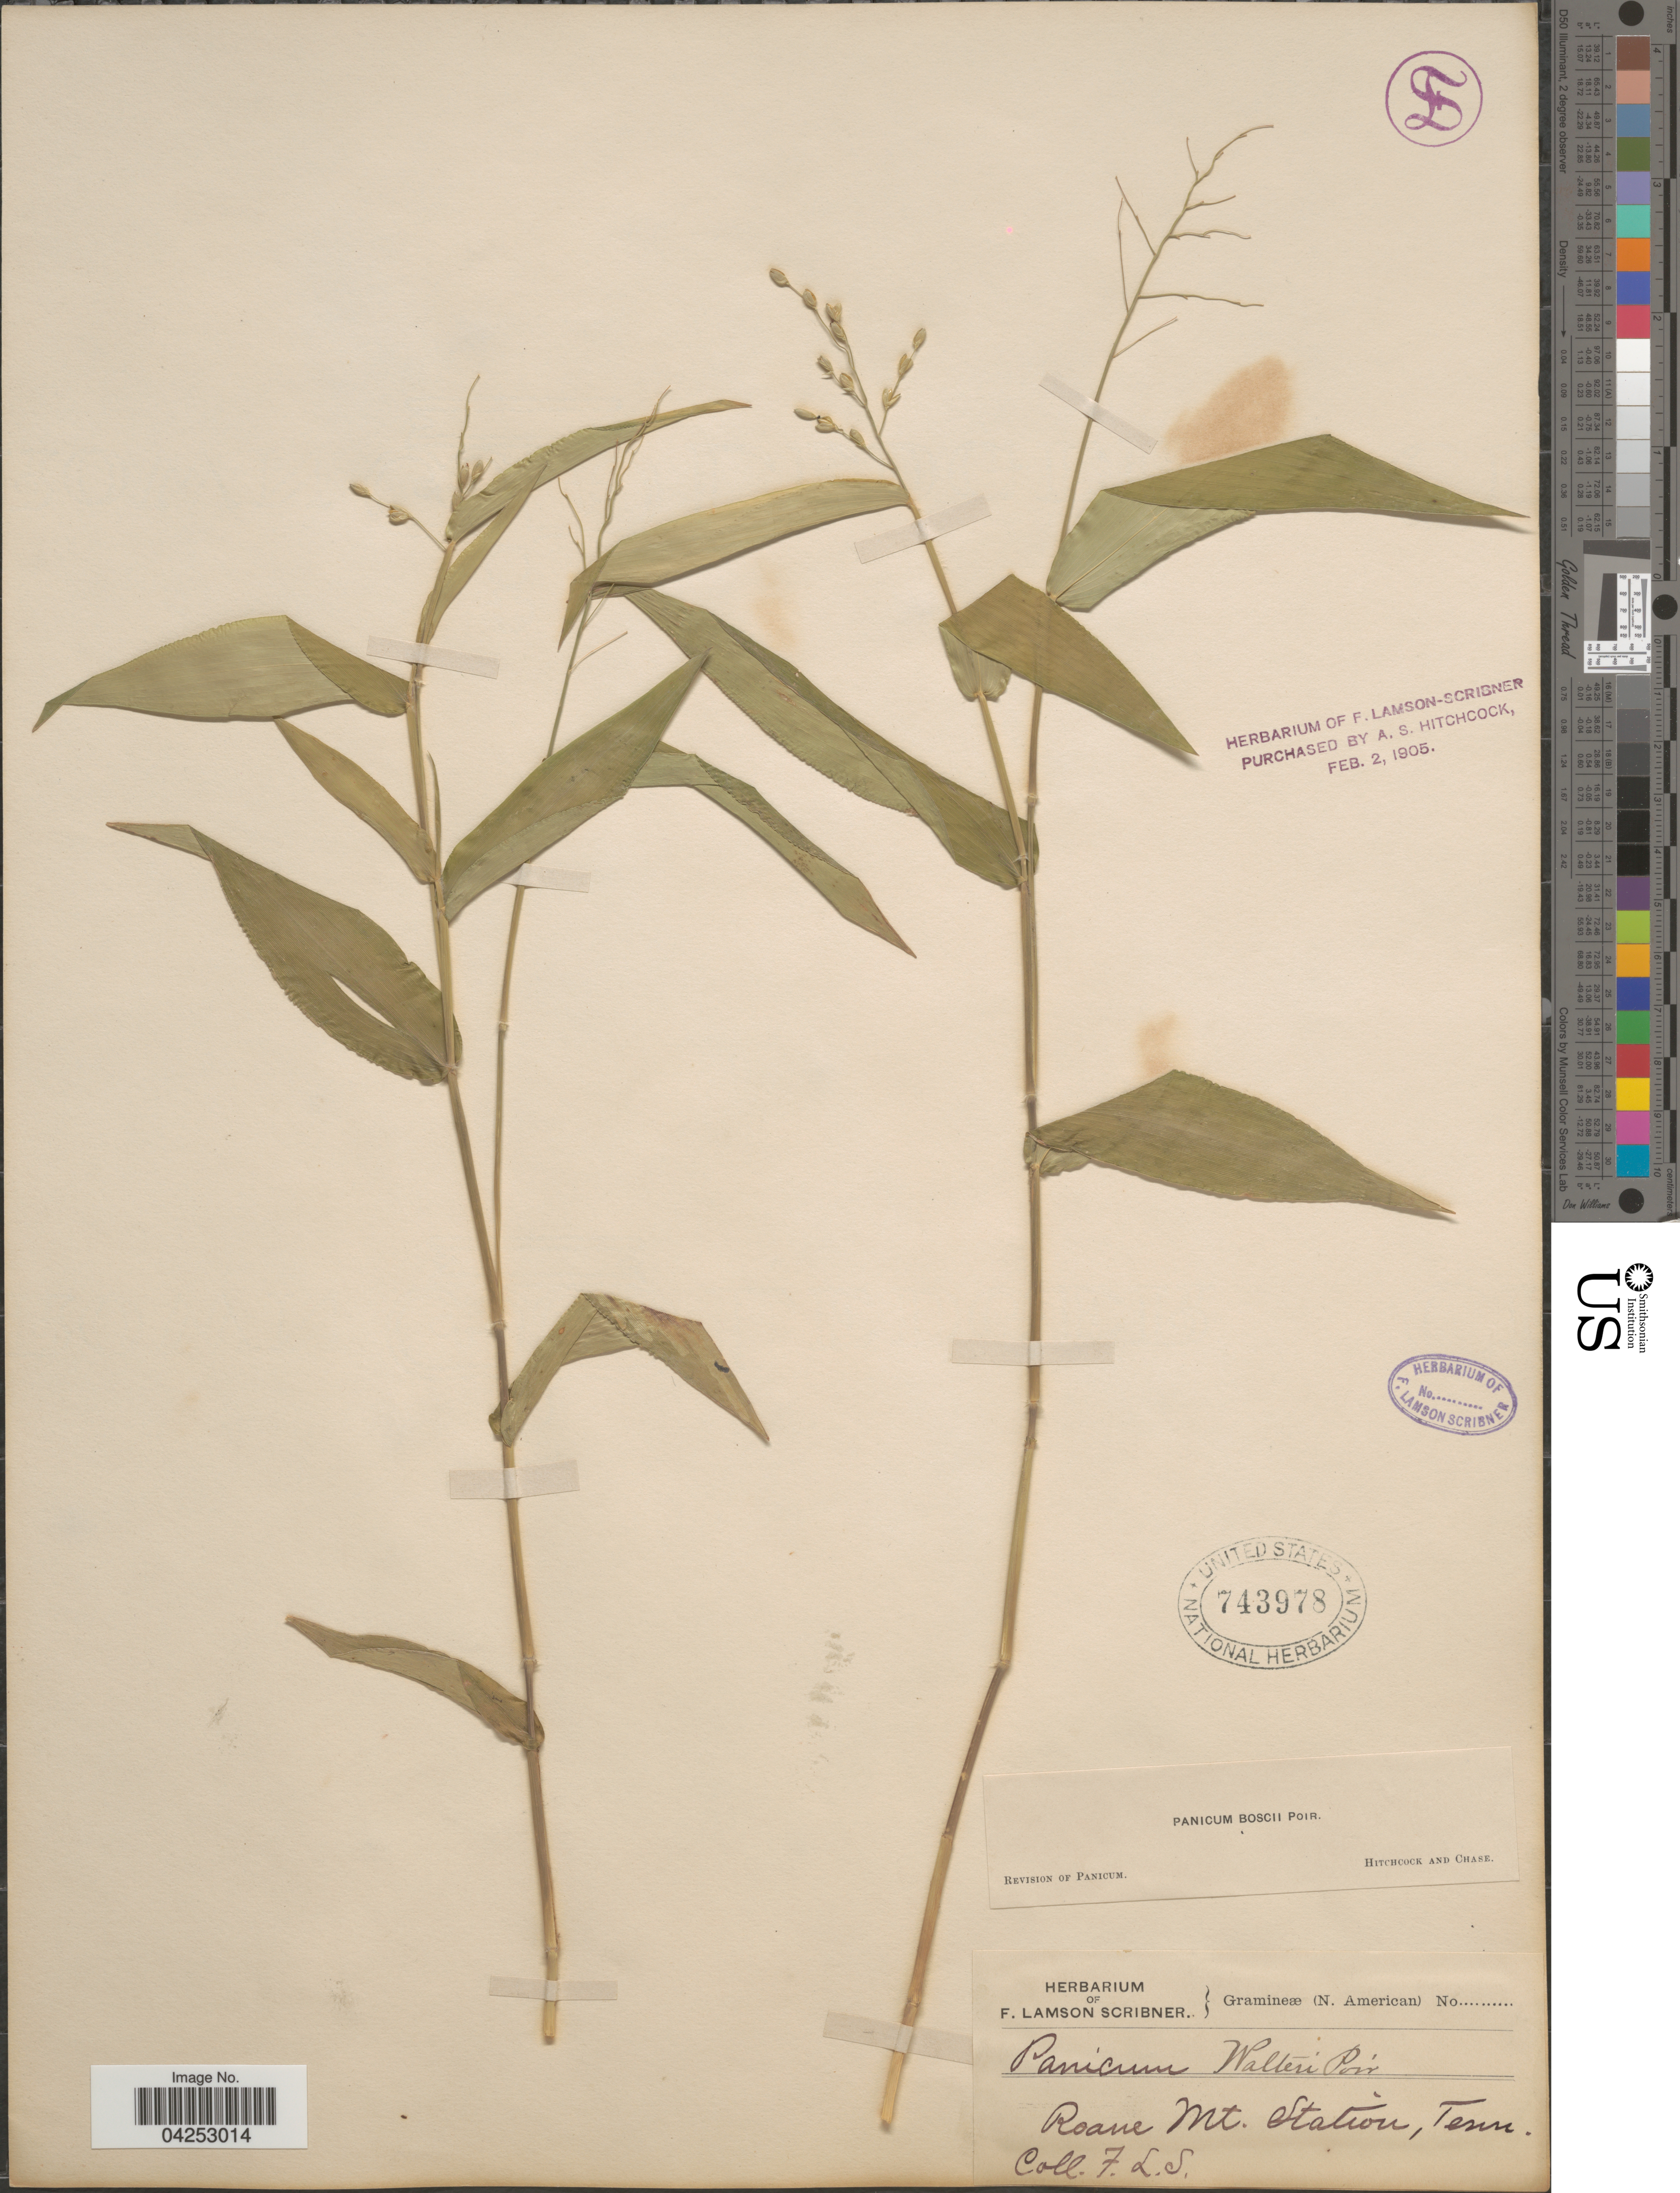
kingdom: Plantae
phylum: Tracheophyta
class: Liliopsida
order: Poales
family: Poaceae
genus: Dichanthelium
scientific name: Dichanthelium boscii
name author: (Poir.) Gould & C.A. Clark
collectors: F. Lamson-Scribner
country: United States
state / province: Tennessee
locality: Roane Mt. Station.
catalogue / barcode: US 743978